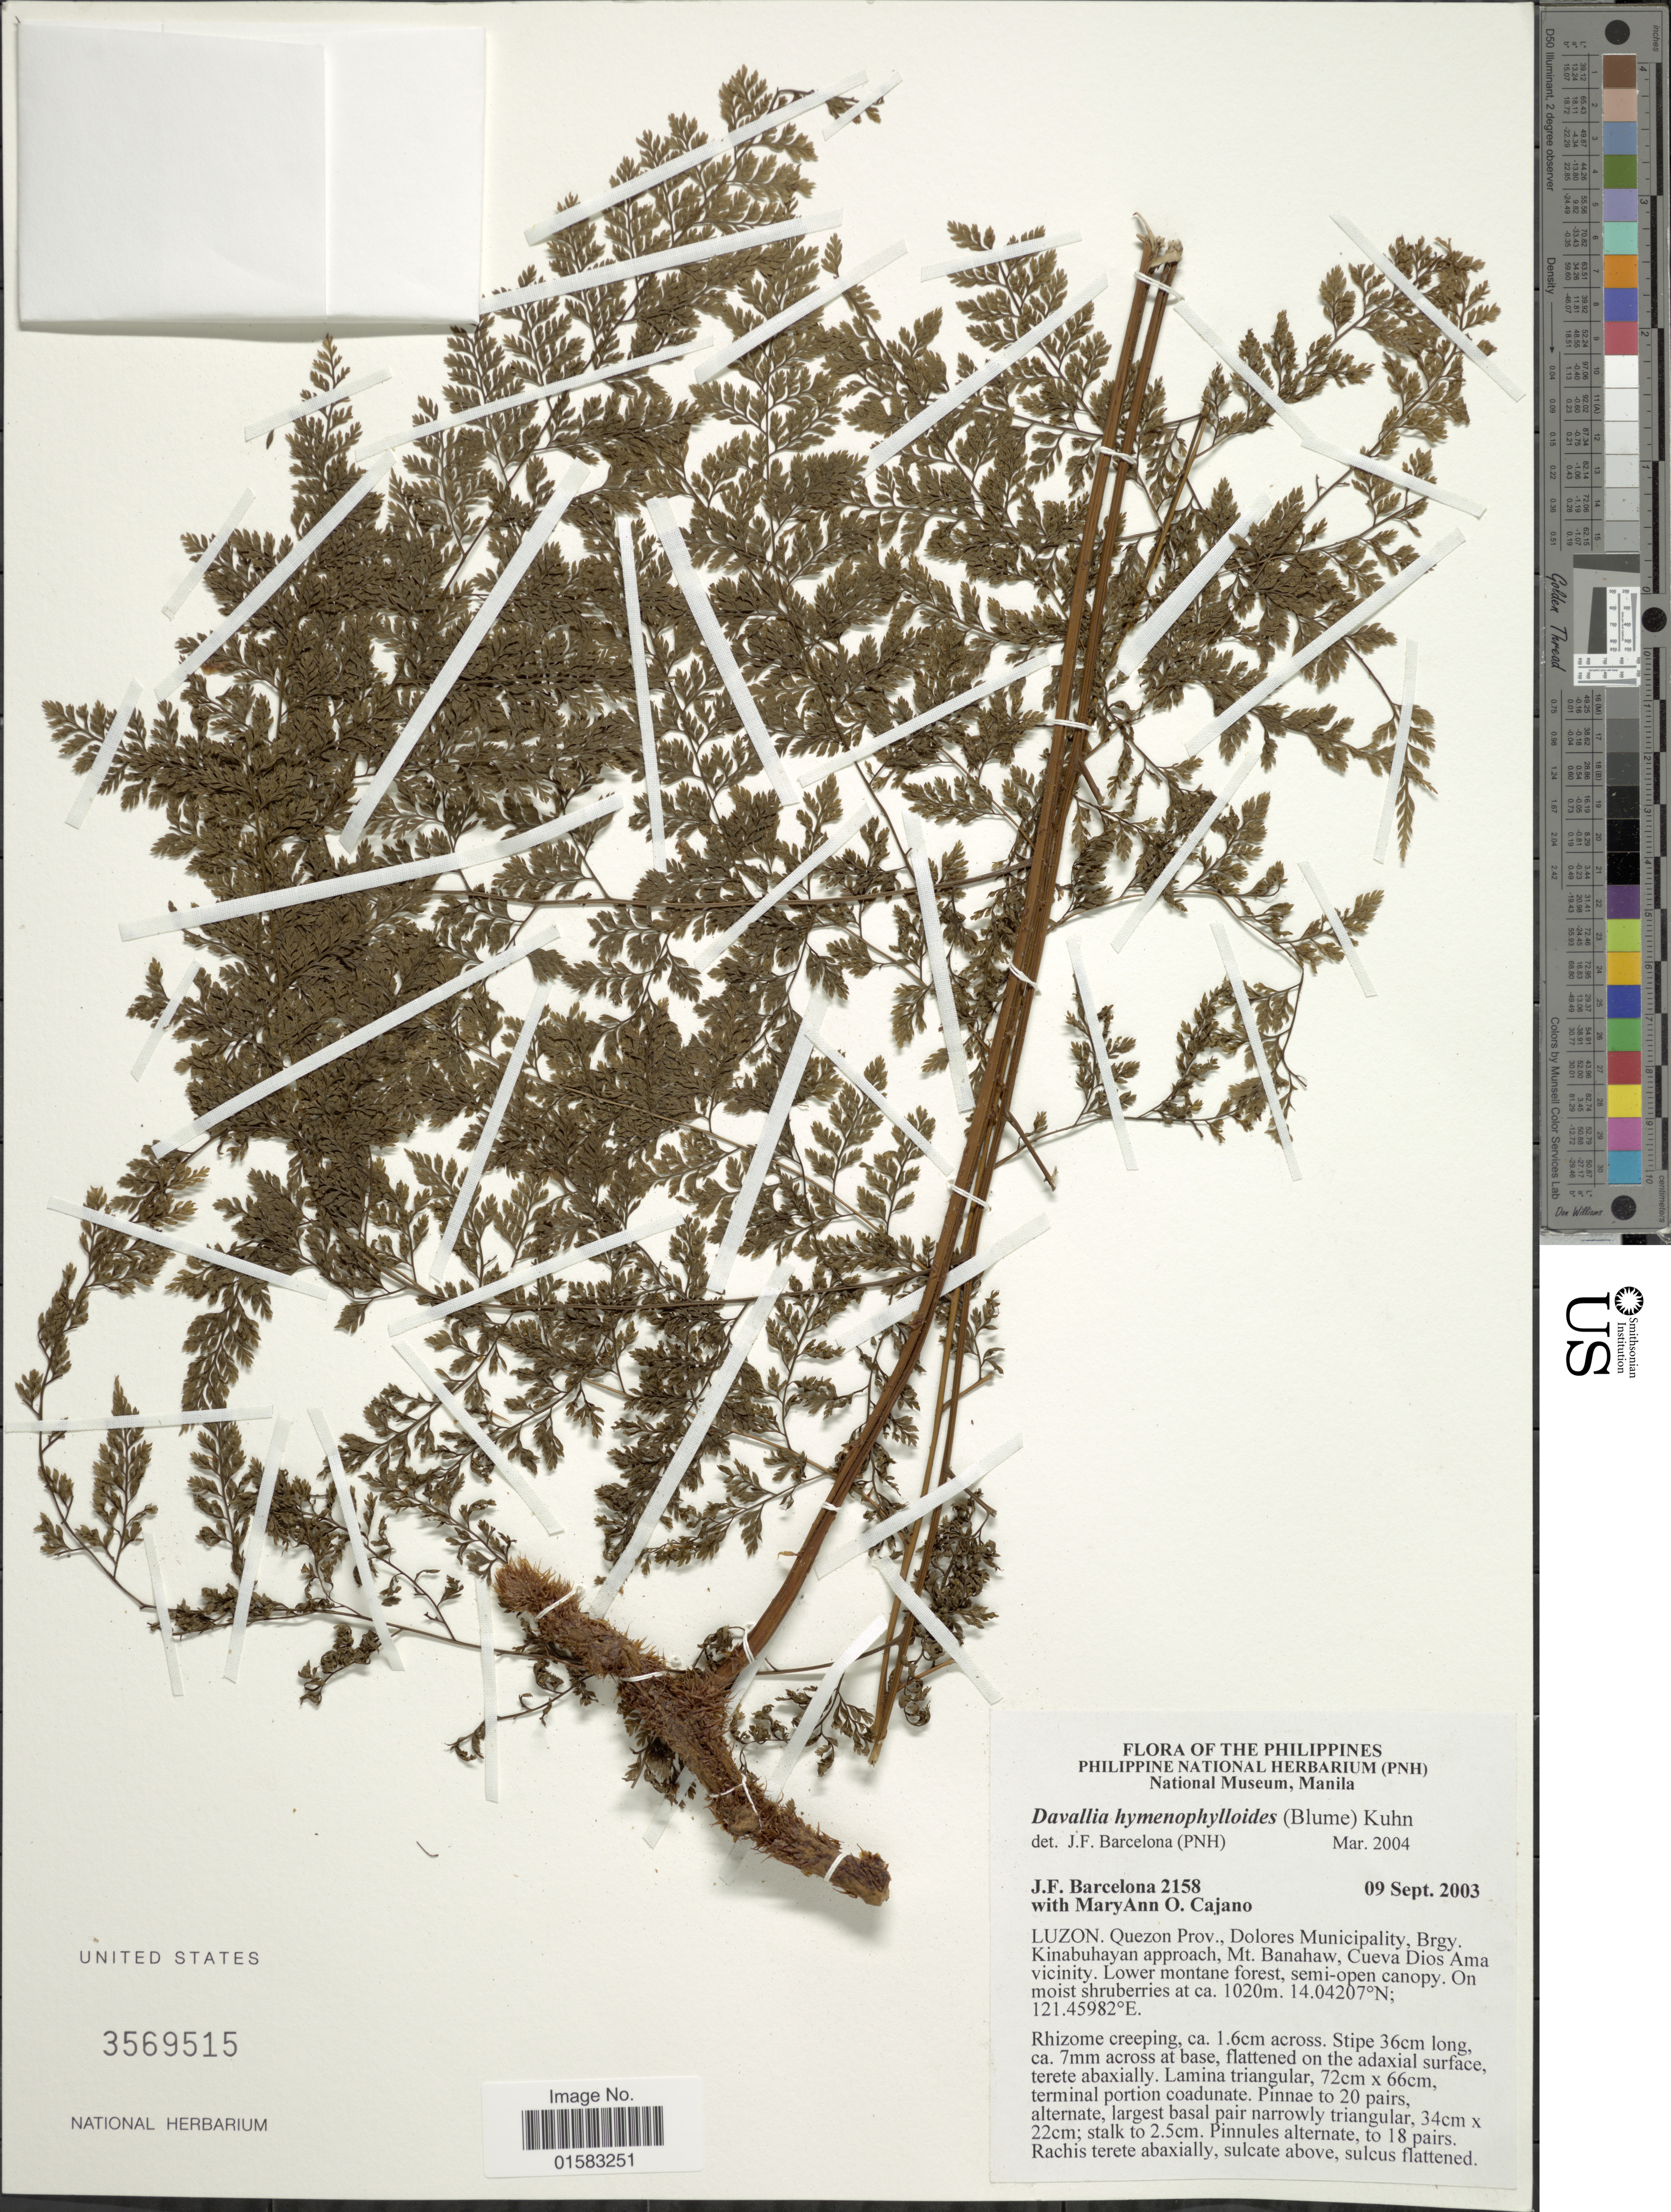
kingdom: Plantae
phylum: Tracheophyta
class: Polypodiopsida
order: Polypodiales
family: Davalliaceae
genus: Davallia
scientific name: Davallia hymenophylloides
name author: (Bedd.) Kuhn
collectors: J. F. Barcelona & M. Cajano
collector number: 2158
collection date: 2003-09-09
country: Philippines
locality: Luzon, Quezon Prov., Dolores Municipality, Brgy Kinabuhayan approach, Mt. Banahew, Cueva Dios Ama vicinity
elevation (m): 1020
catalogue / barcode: US 3569515